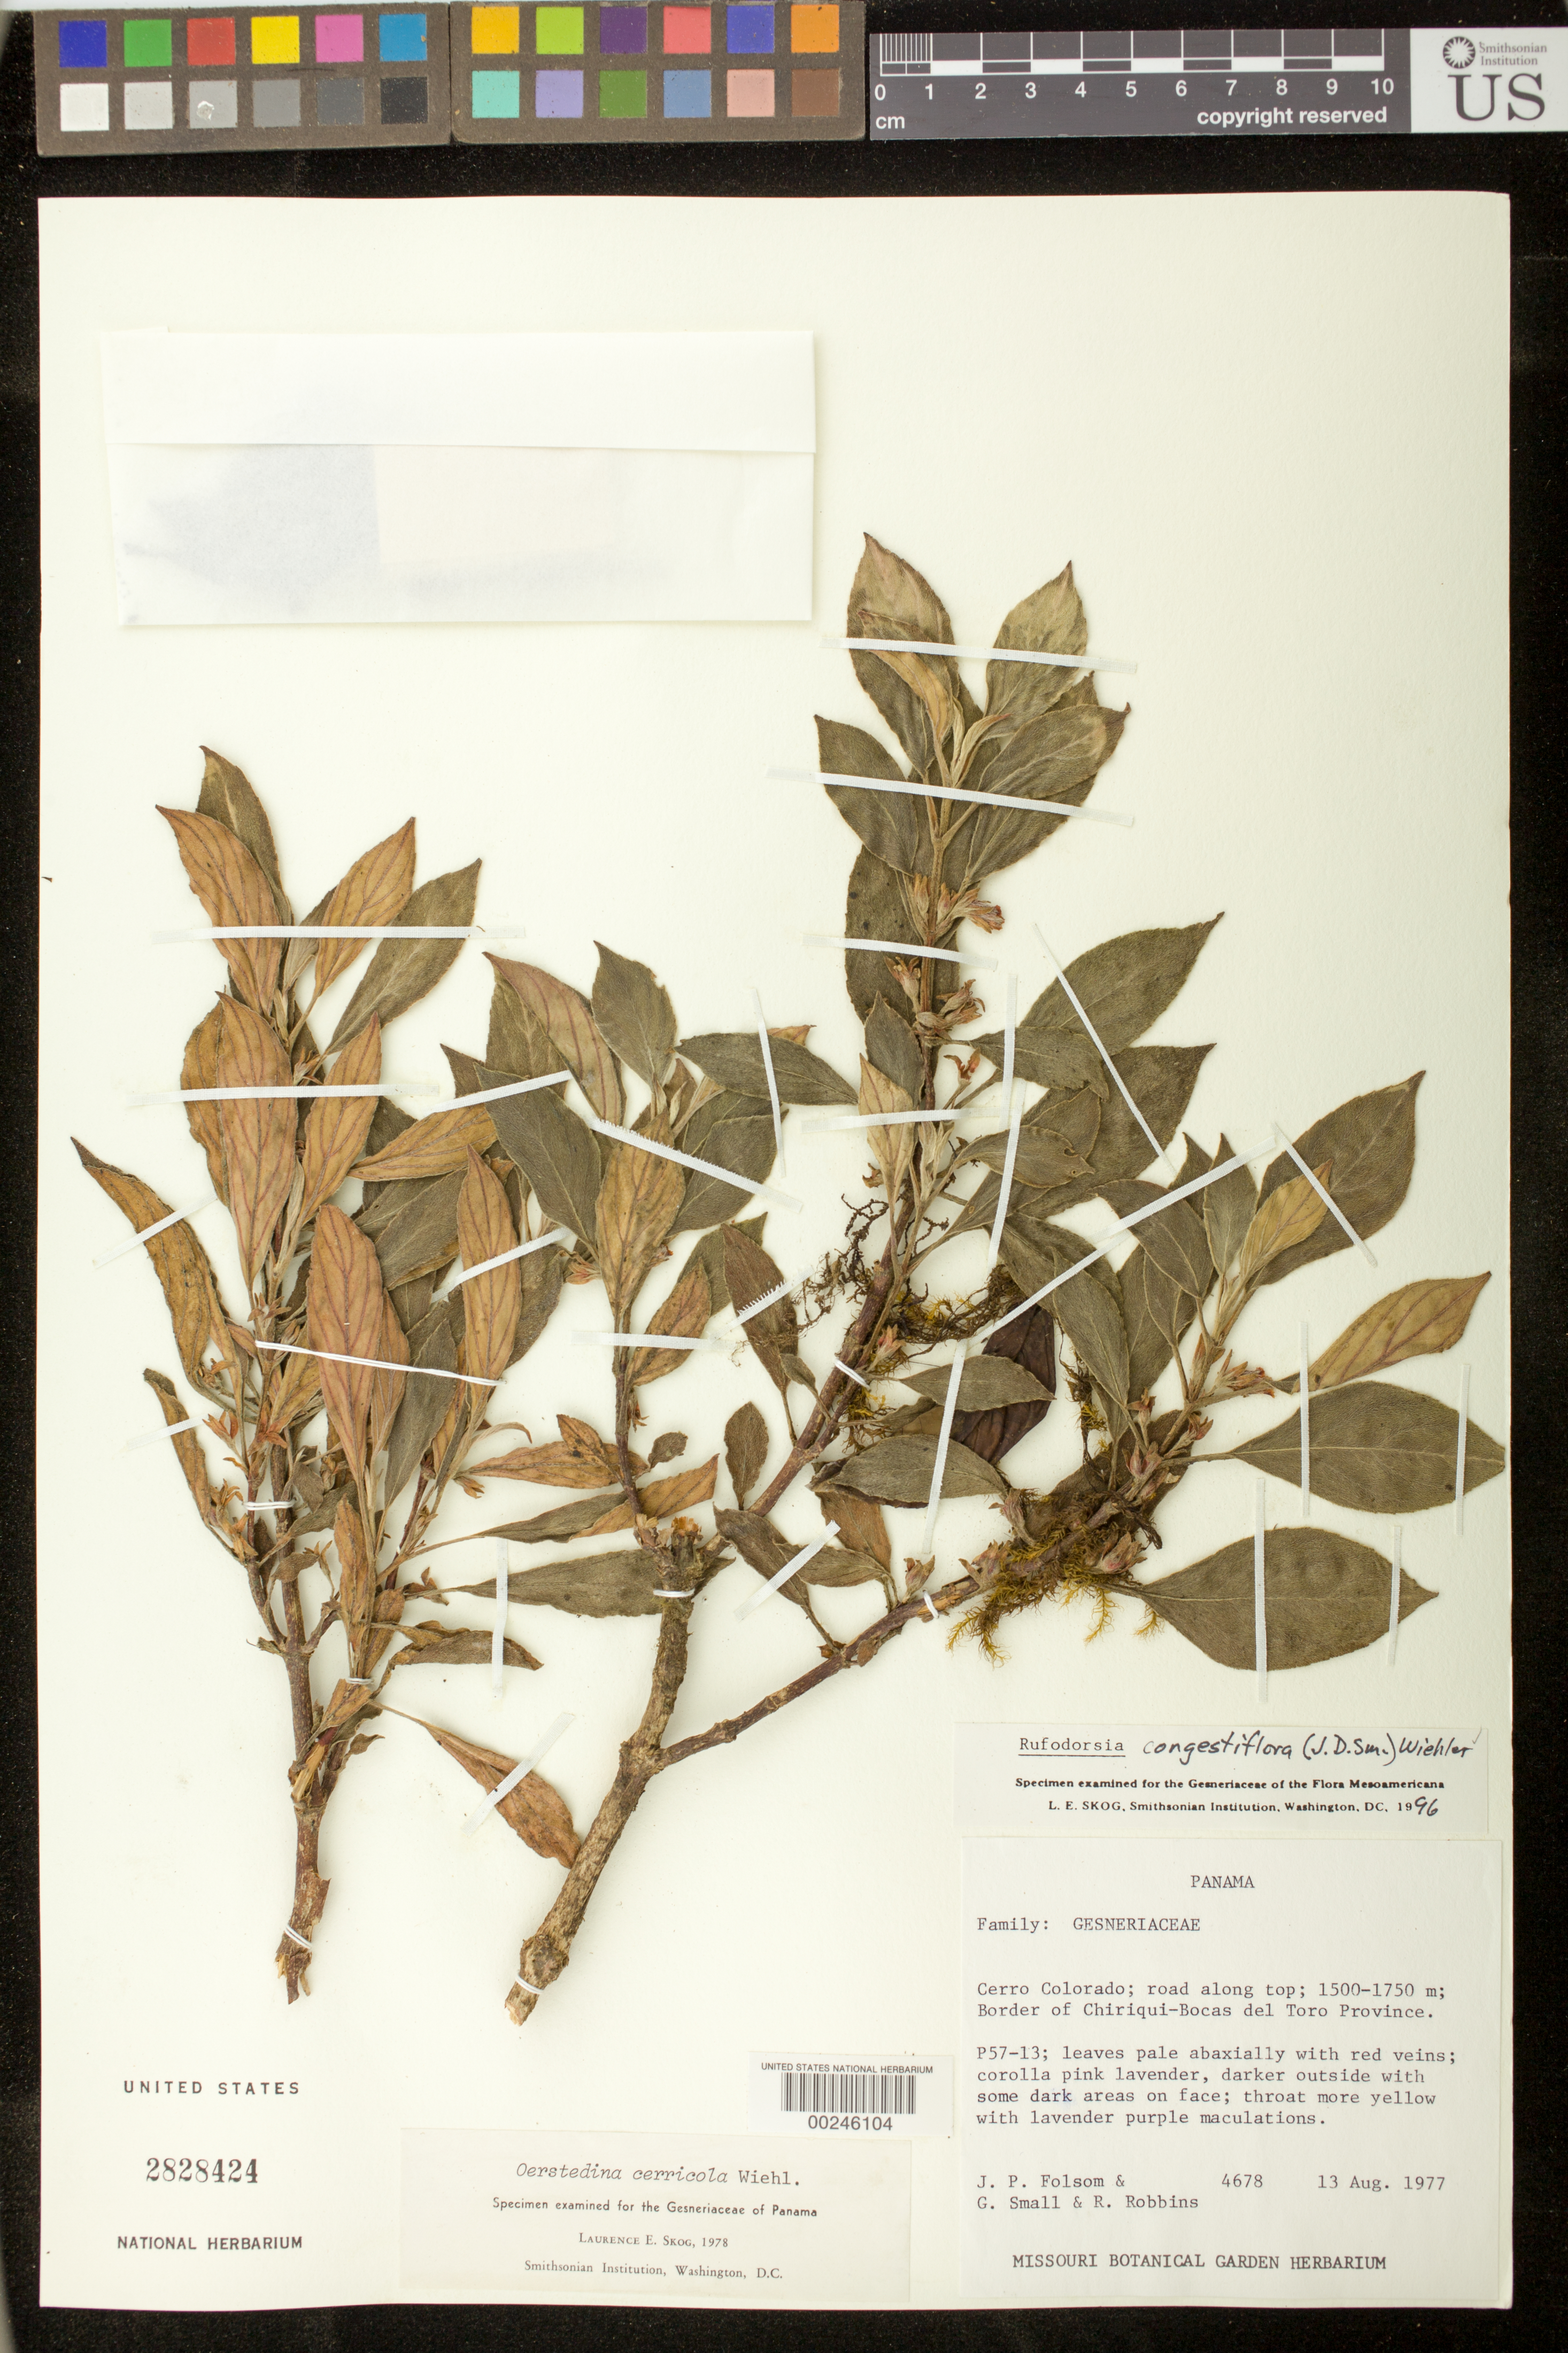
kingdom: Plantae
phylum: Tracheophyta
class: Magnoliopsida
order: Lamiales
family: Gesneriaceae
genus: Rufodorsia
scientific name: Rufodorsia congestiflora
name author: (Donn. Sm.) Wiehler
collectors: J. P. Folsom, G. Small & R. Robbins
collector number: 4678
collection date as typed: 13 Aug 1977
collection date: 1977-08-13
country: Panama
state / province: Bocas del Toro / Chiriquí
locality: Border of Chiriqui-Bocas del Toro Province; Cerro Colorado, road along top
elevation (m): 1500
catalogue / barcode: US 2828424